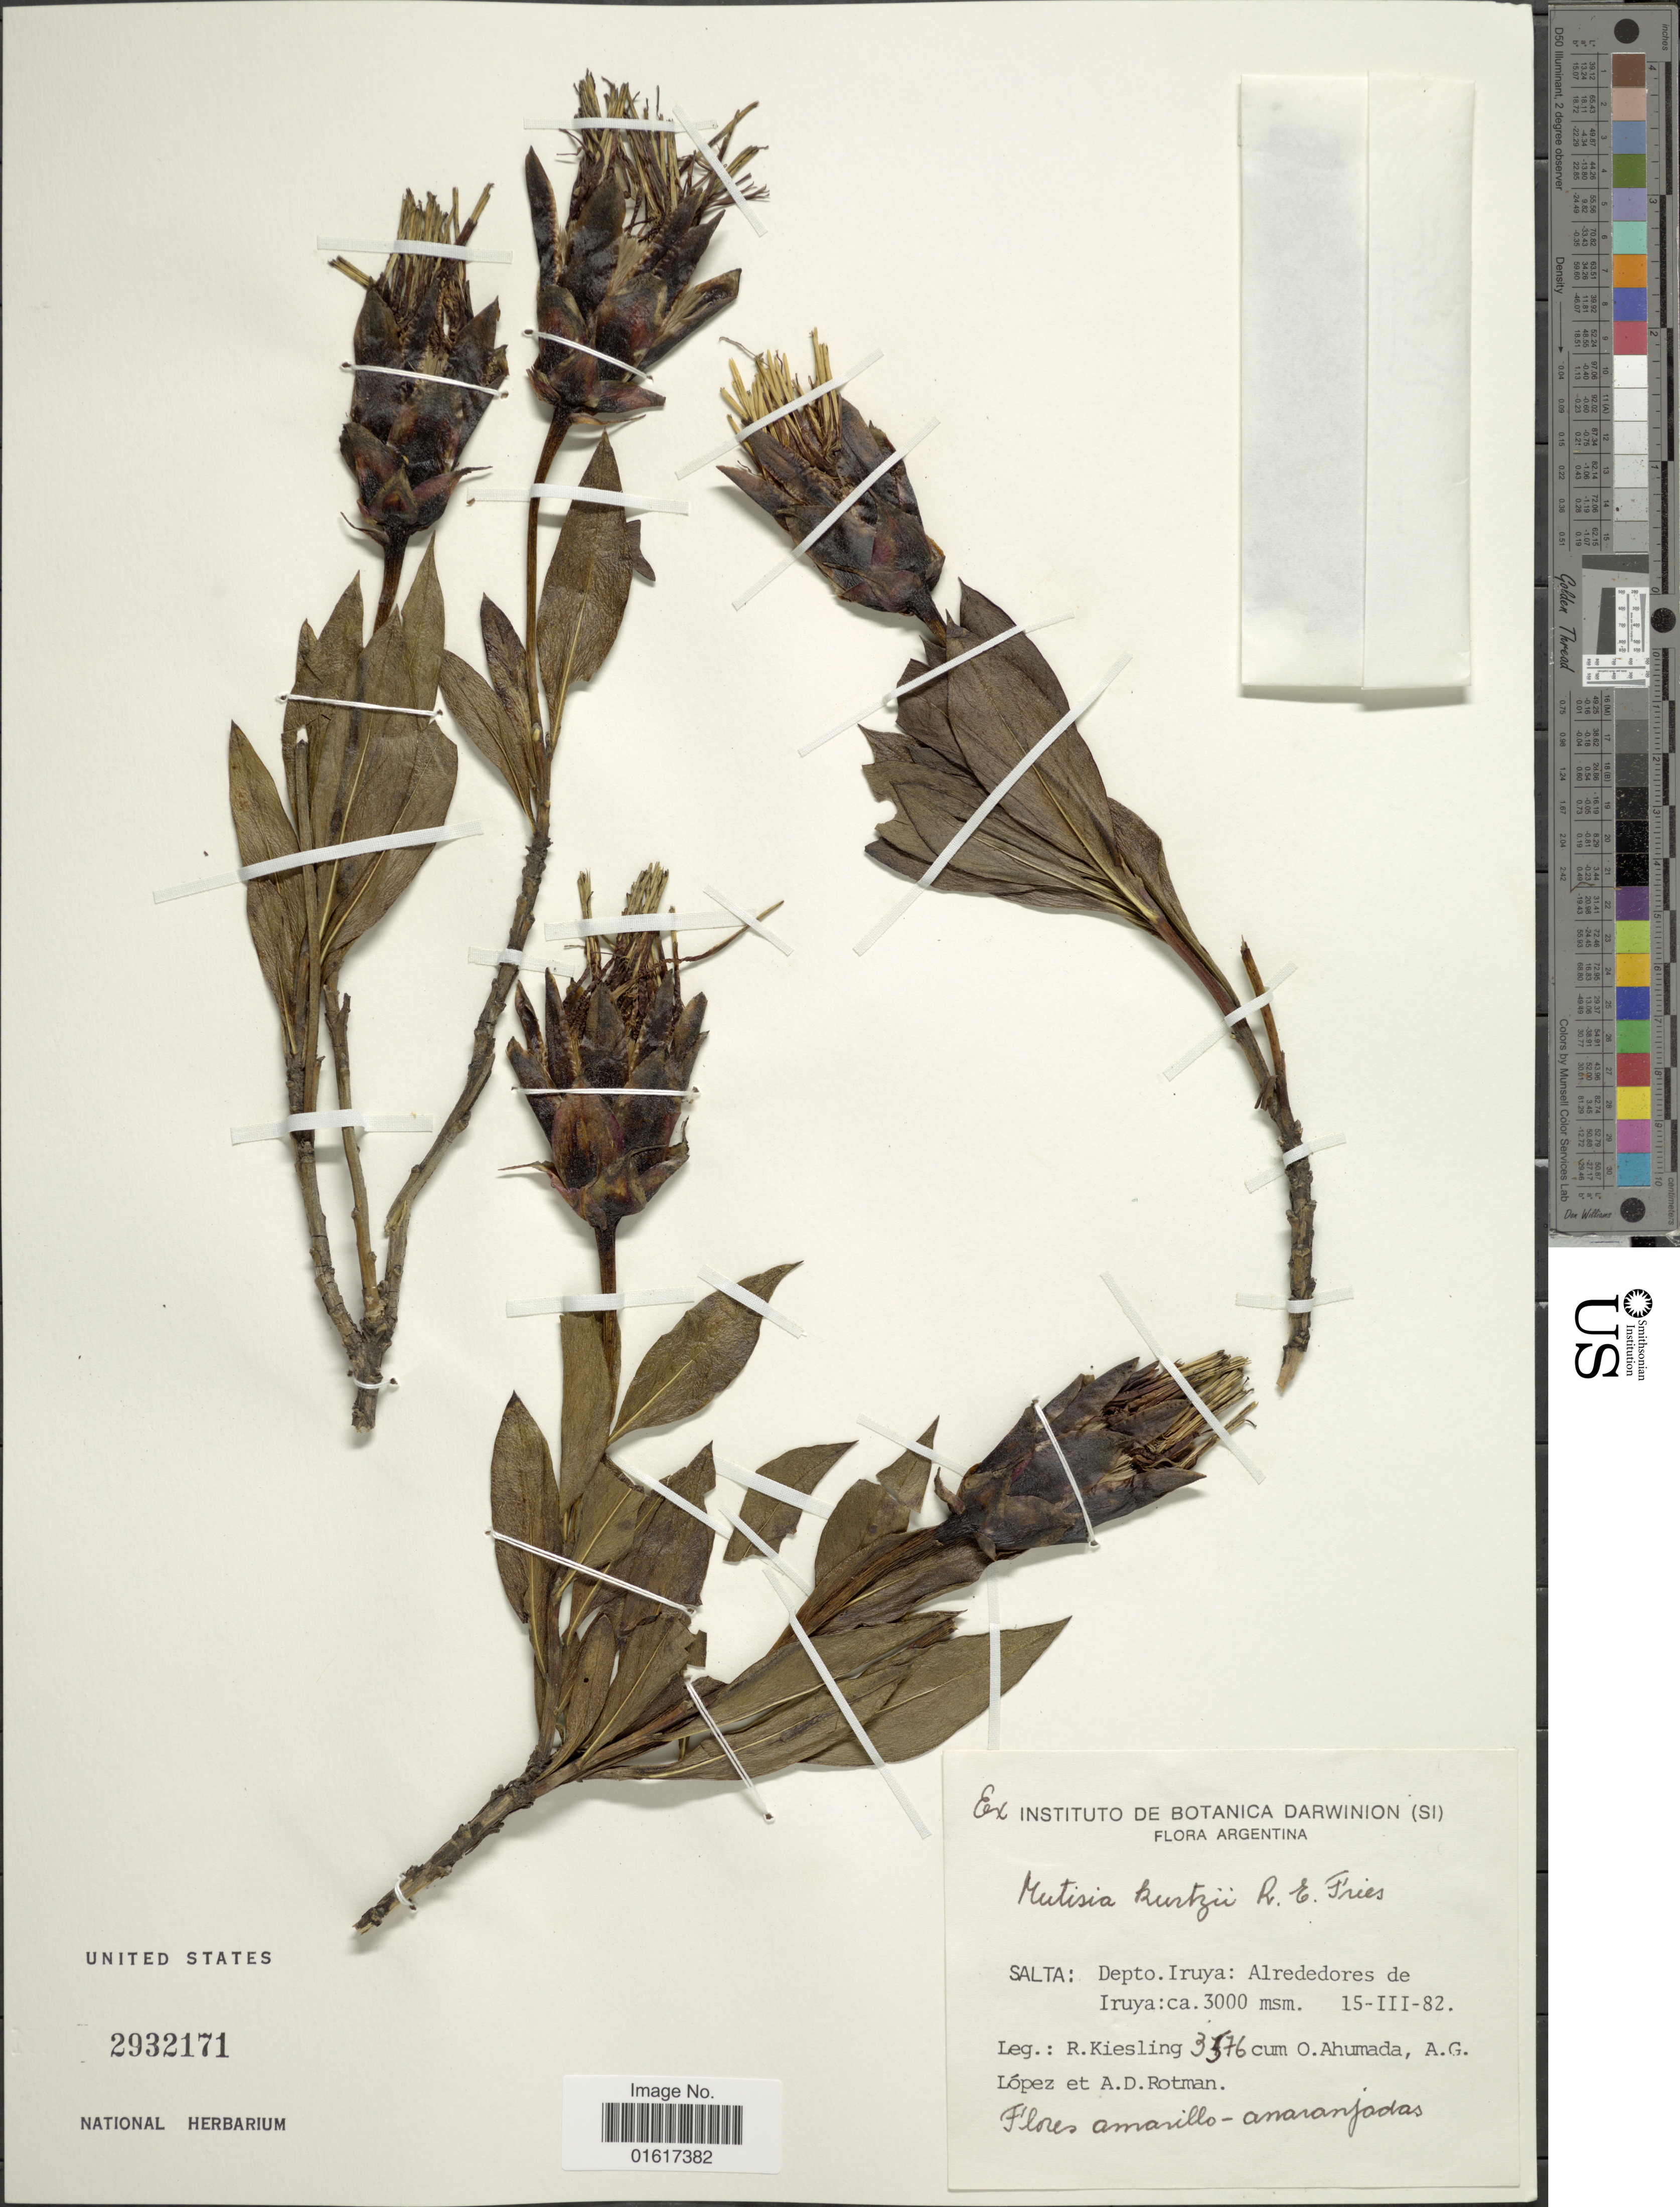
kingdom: Plantae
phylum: Tracheophyta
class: Magnoliopsida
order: Asterales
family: Asteraceae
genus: Mutisia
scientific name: Mutisia kurtzii var. kurtzii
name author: R.E. Fr.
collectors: R. Kiesling, O. Ahumada, A. G. Lopez & A. D. Rotman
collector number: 3576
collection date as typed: Transcribed d/m/y: 15/3/82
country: Argentina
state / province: Salta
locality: Depto. Iruya: Alrededores de Iruya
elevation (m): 3000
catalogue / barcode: US 2932171